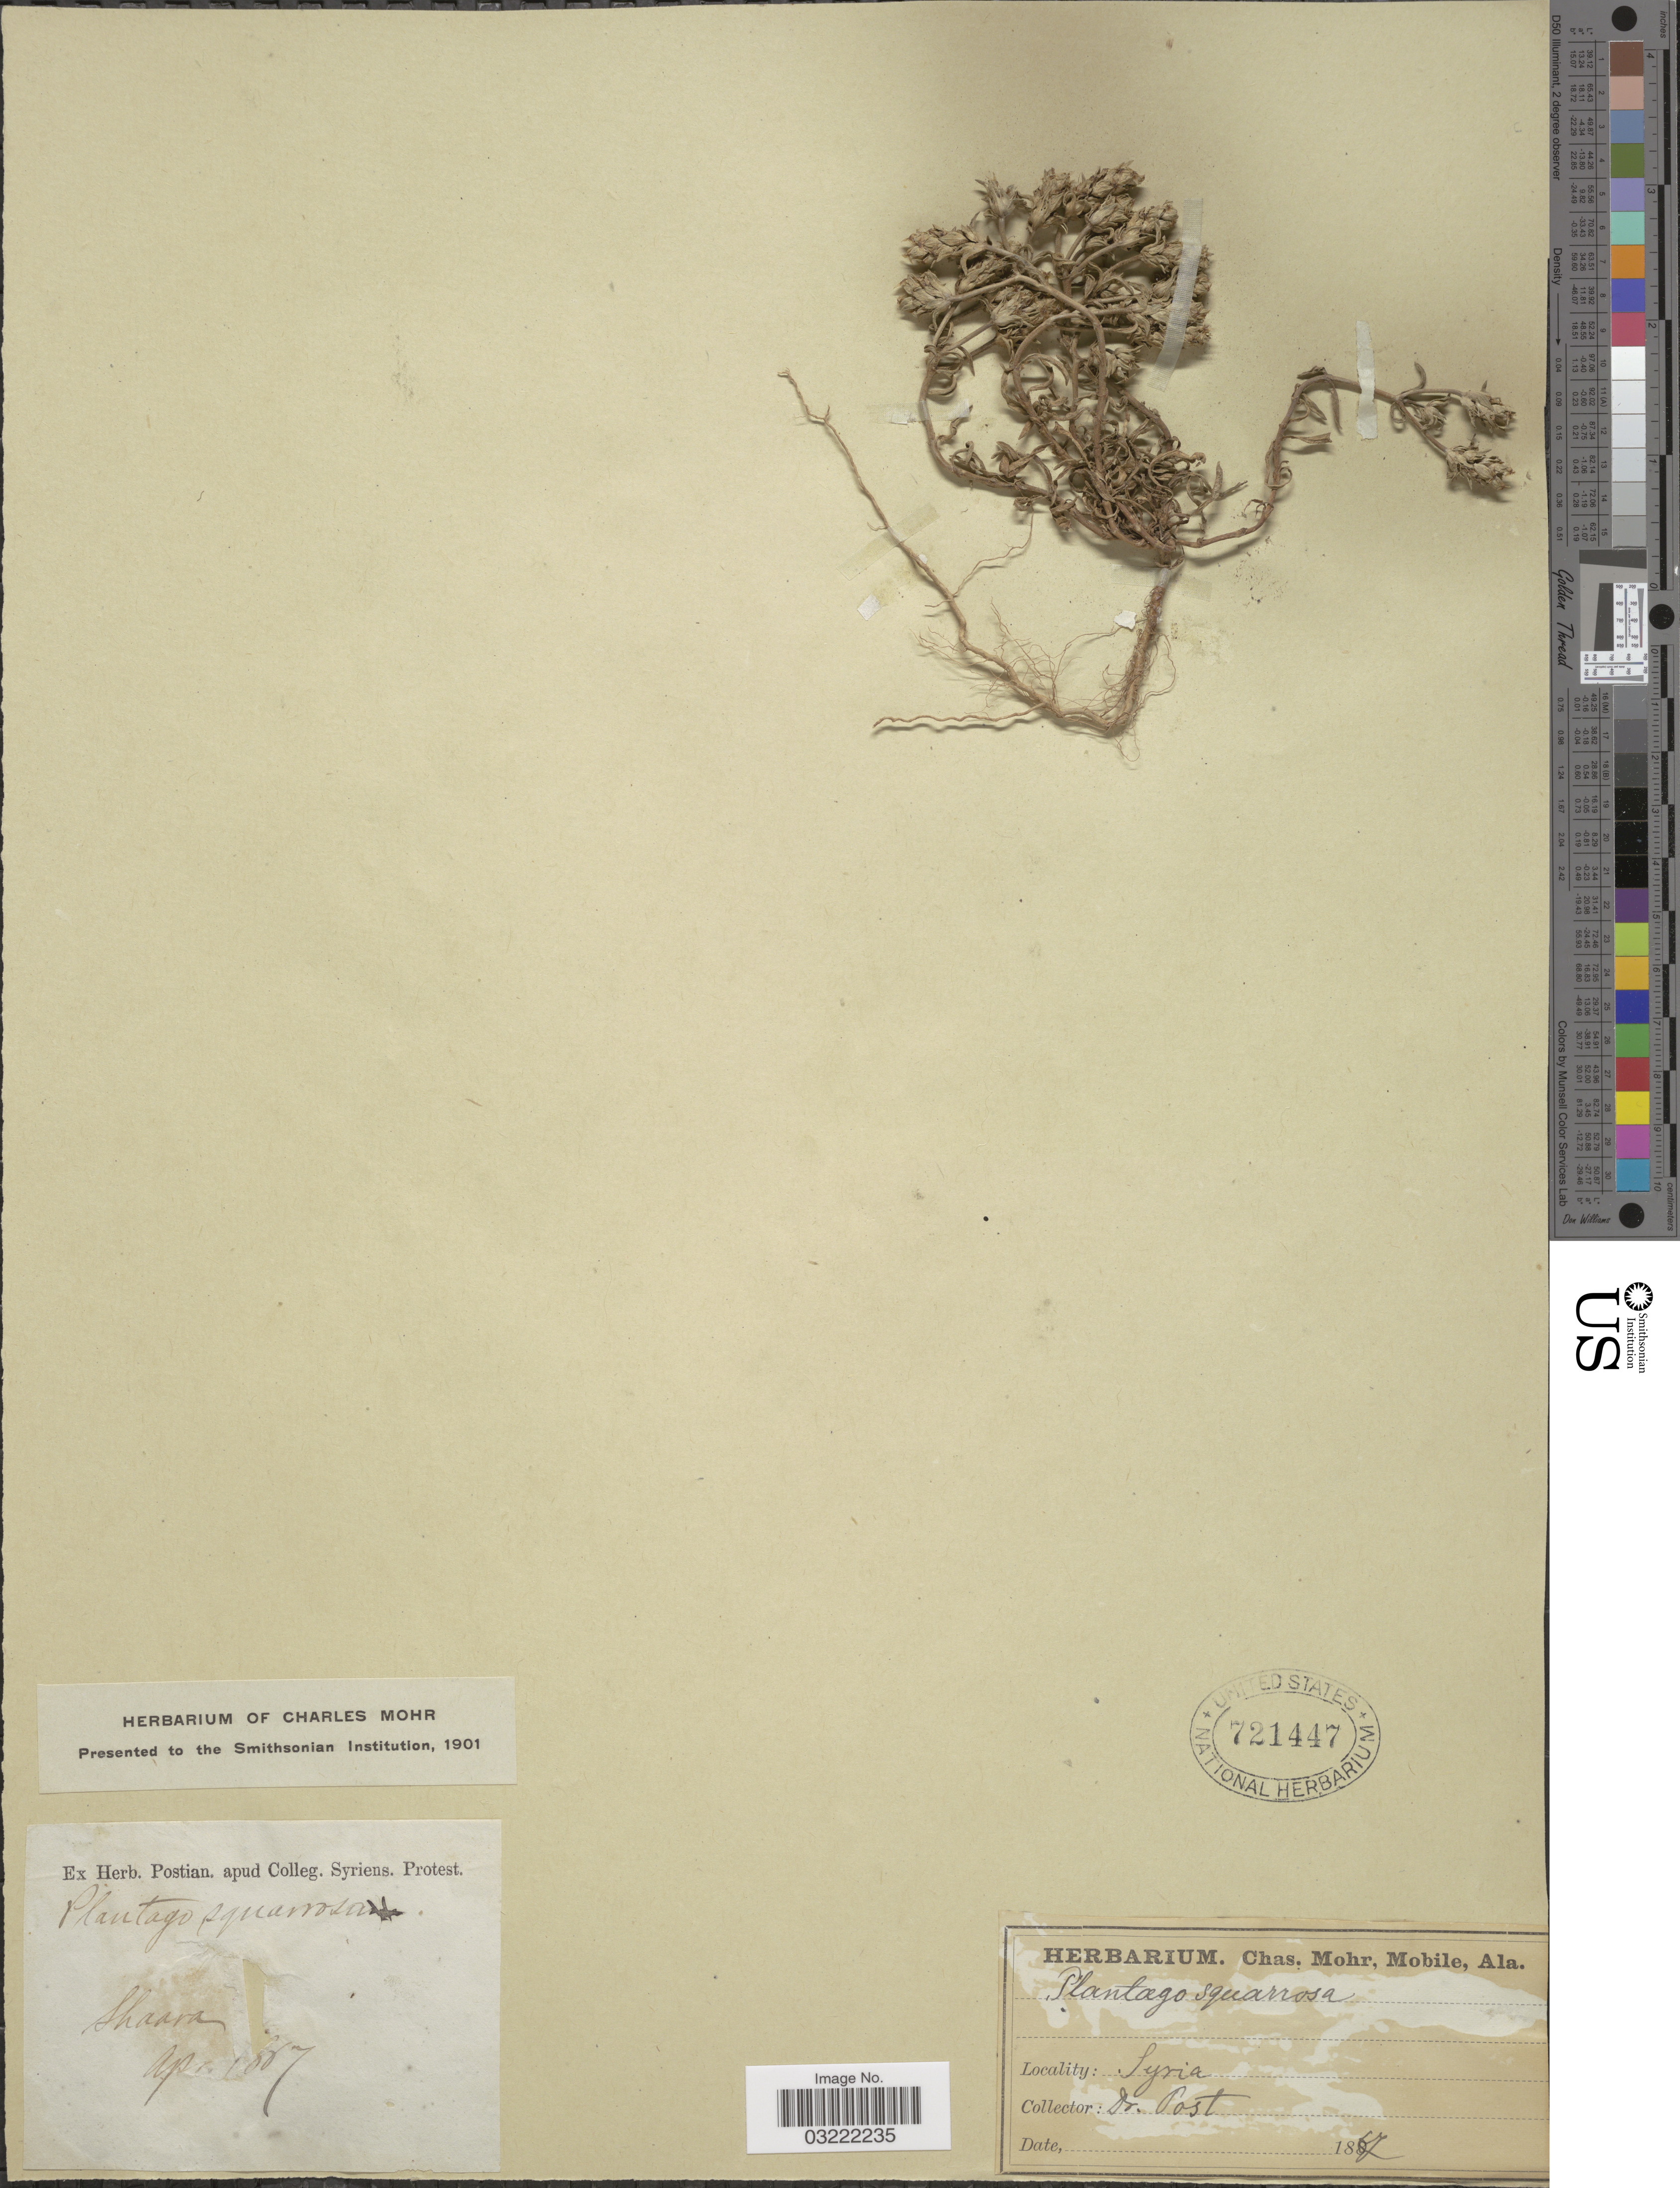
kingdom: Plantae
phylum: Tracheophyta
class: Magnoliopsida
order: Lamiales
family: Plantaginaceae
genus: Plantago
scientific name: Plantago squarrosa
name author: Murray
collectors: Post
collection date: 1867-04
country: Syria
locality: Shaara.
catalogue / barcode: US 721447